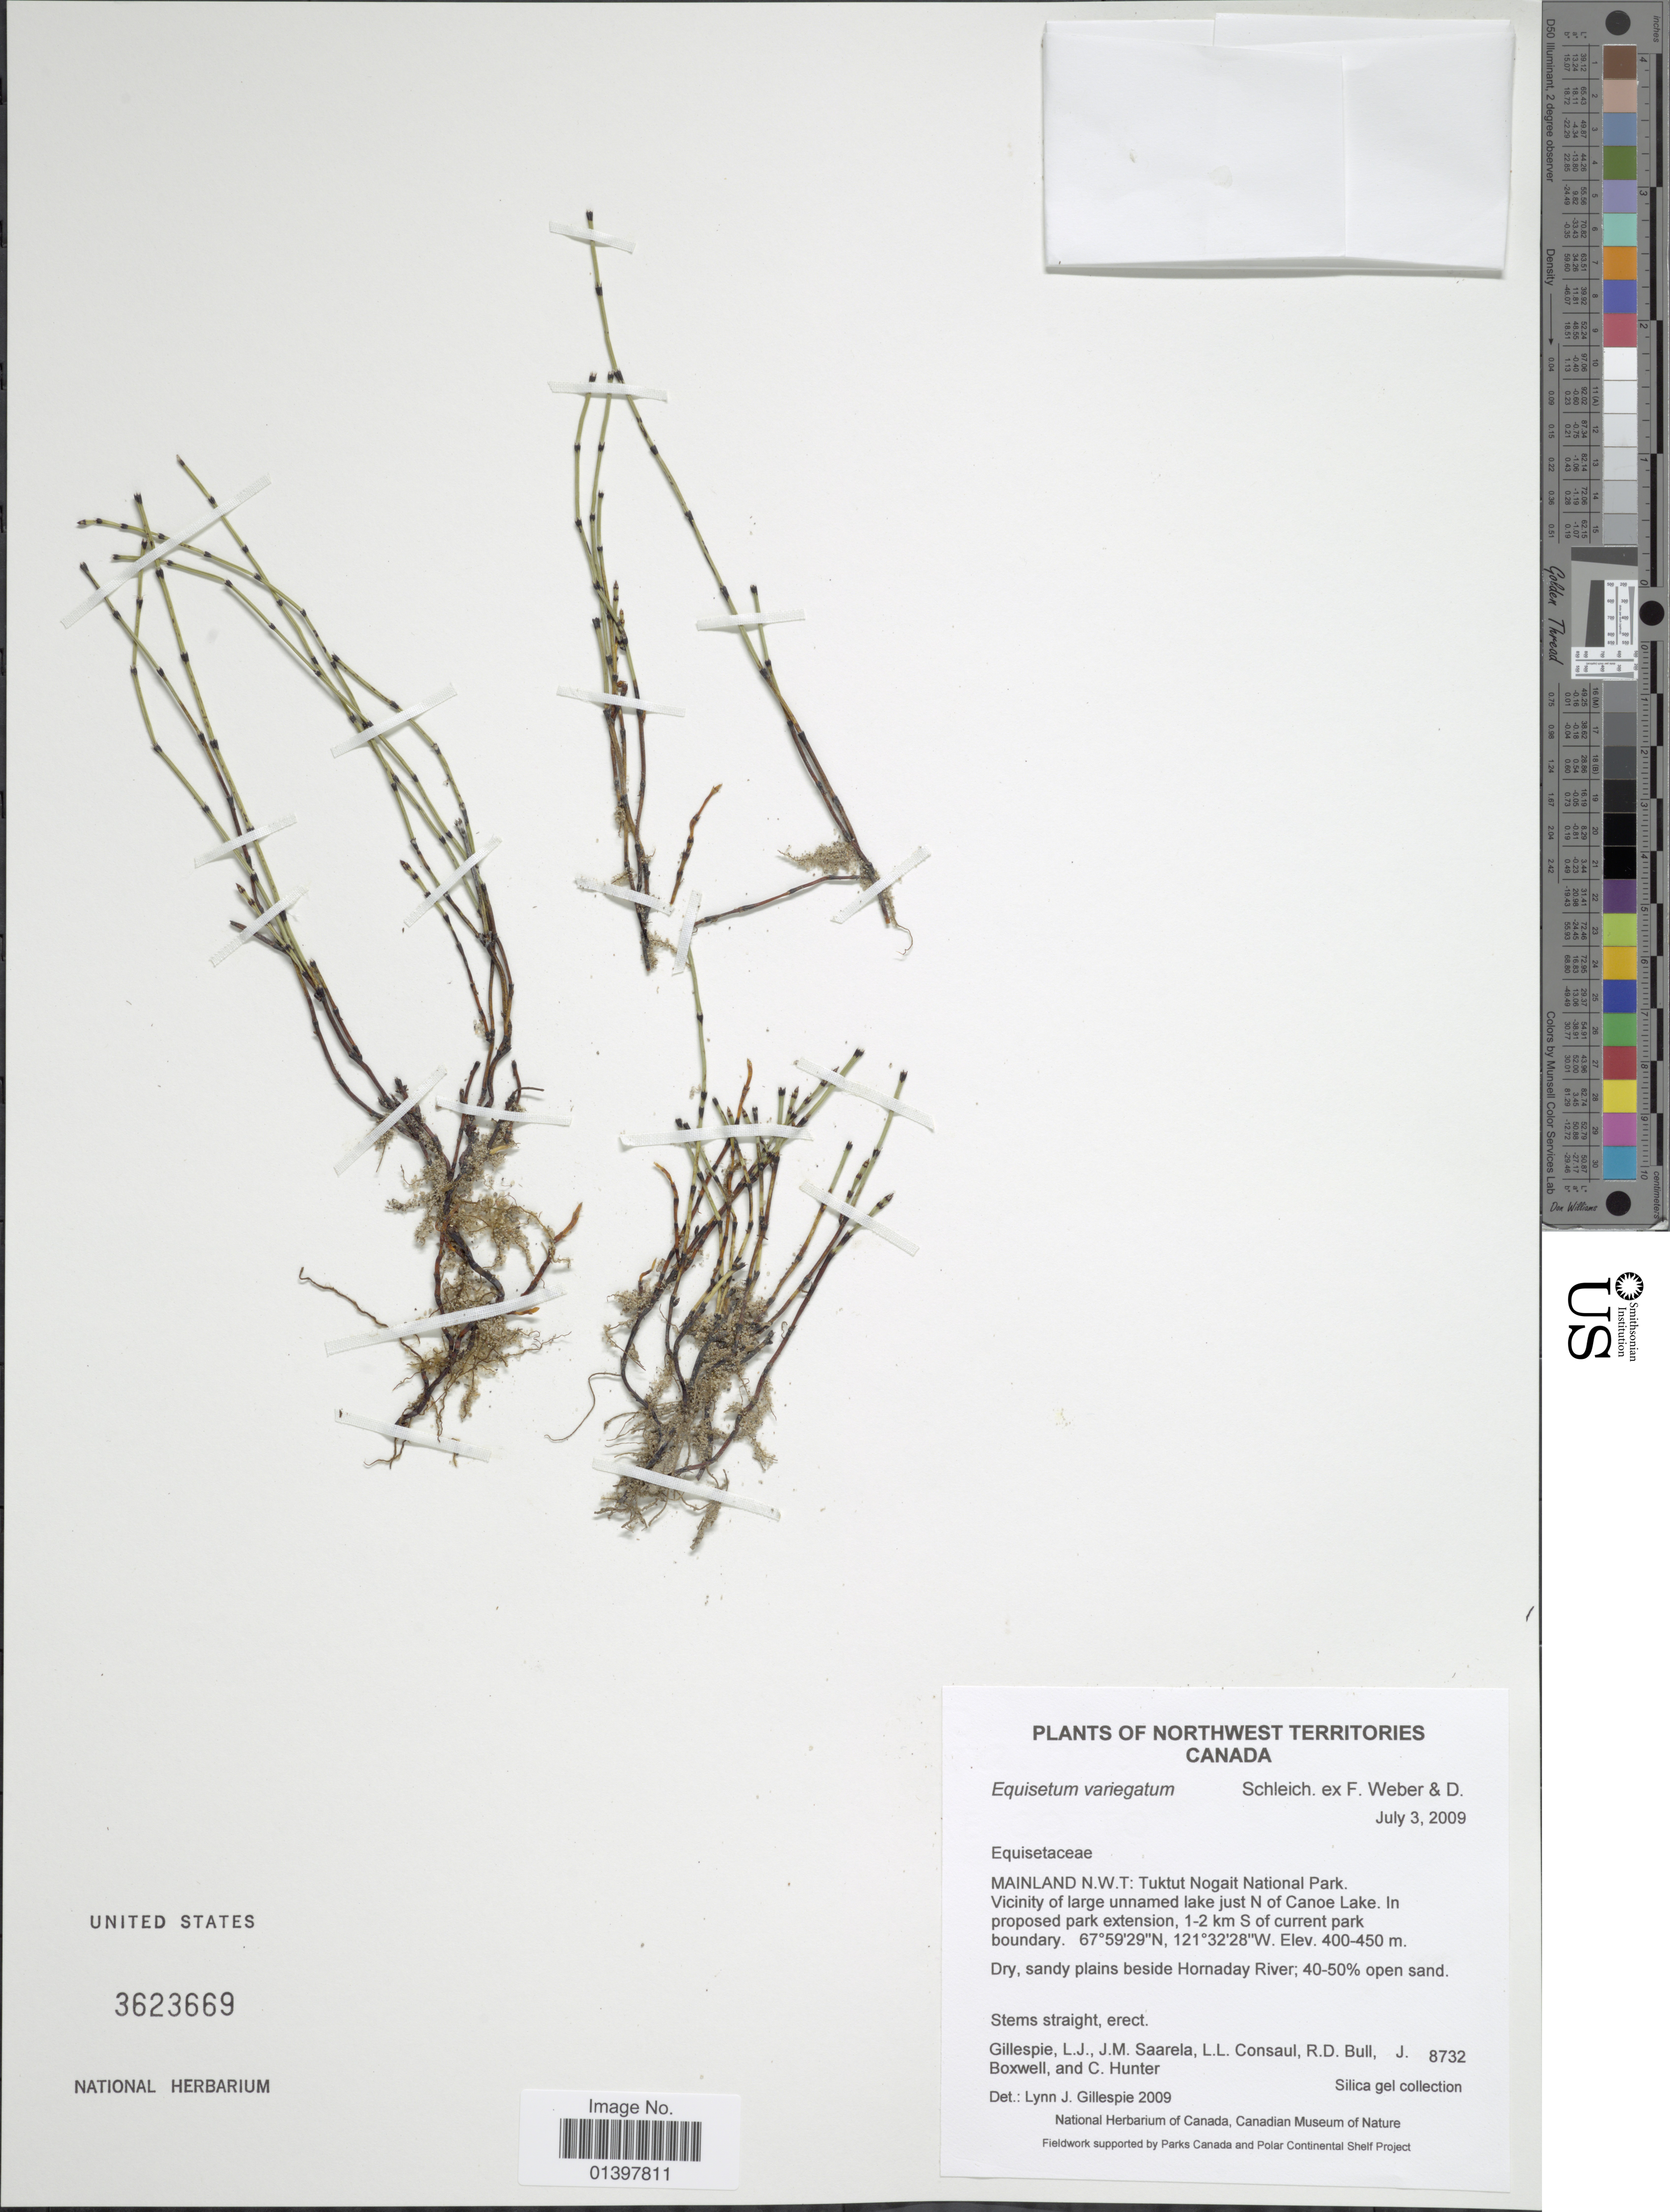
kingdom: Plantae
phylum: Tracheophyta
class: Polypodiopsida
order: Equisetales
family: Equisetaceae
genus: Equisetum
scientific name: Equisetum variegatum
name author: Schleich. ex F. Weber & D. Mohr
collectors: L. Gillespie, J. Saarela, L. Consaul, R. Bull & et al.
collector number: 8732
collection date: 2009-07-03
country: Canada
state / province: Northwest Territories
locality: Mainland N.W.T.: Tukut Nogait National park, Vicinity of large unnamed lake just N of Canoe Lake, in proposed of large unnamed lake just N of Canoe Lake, in proposed park extension, 1-2km S of current park boundary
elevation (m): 400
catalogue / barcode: US 3623669